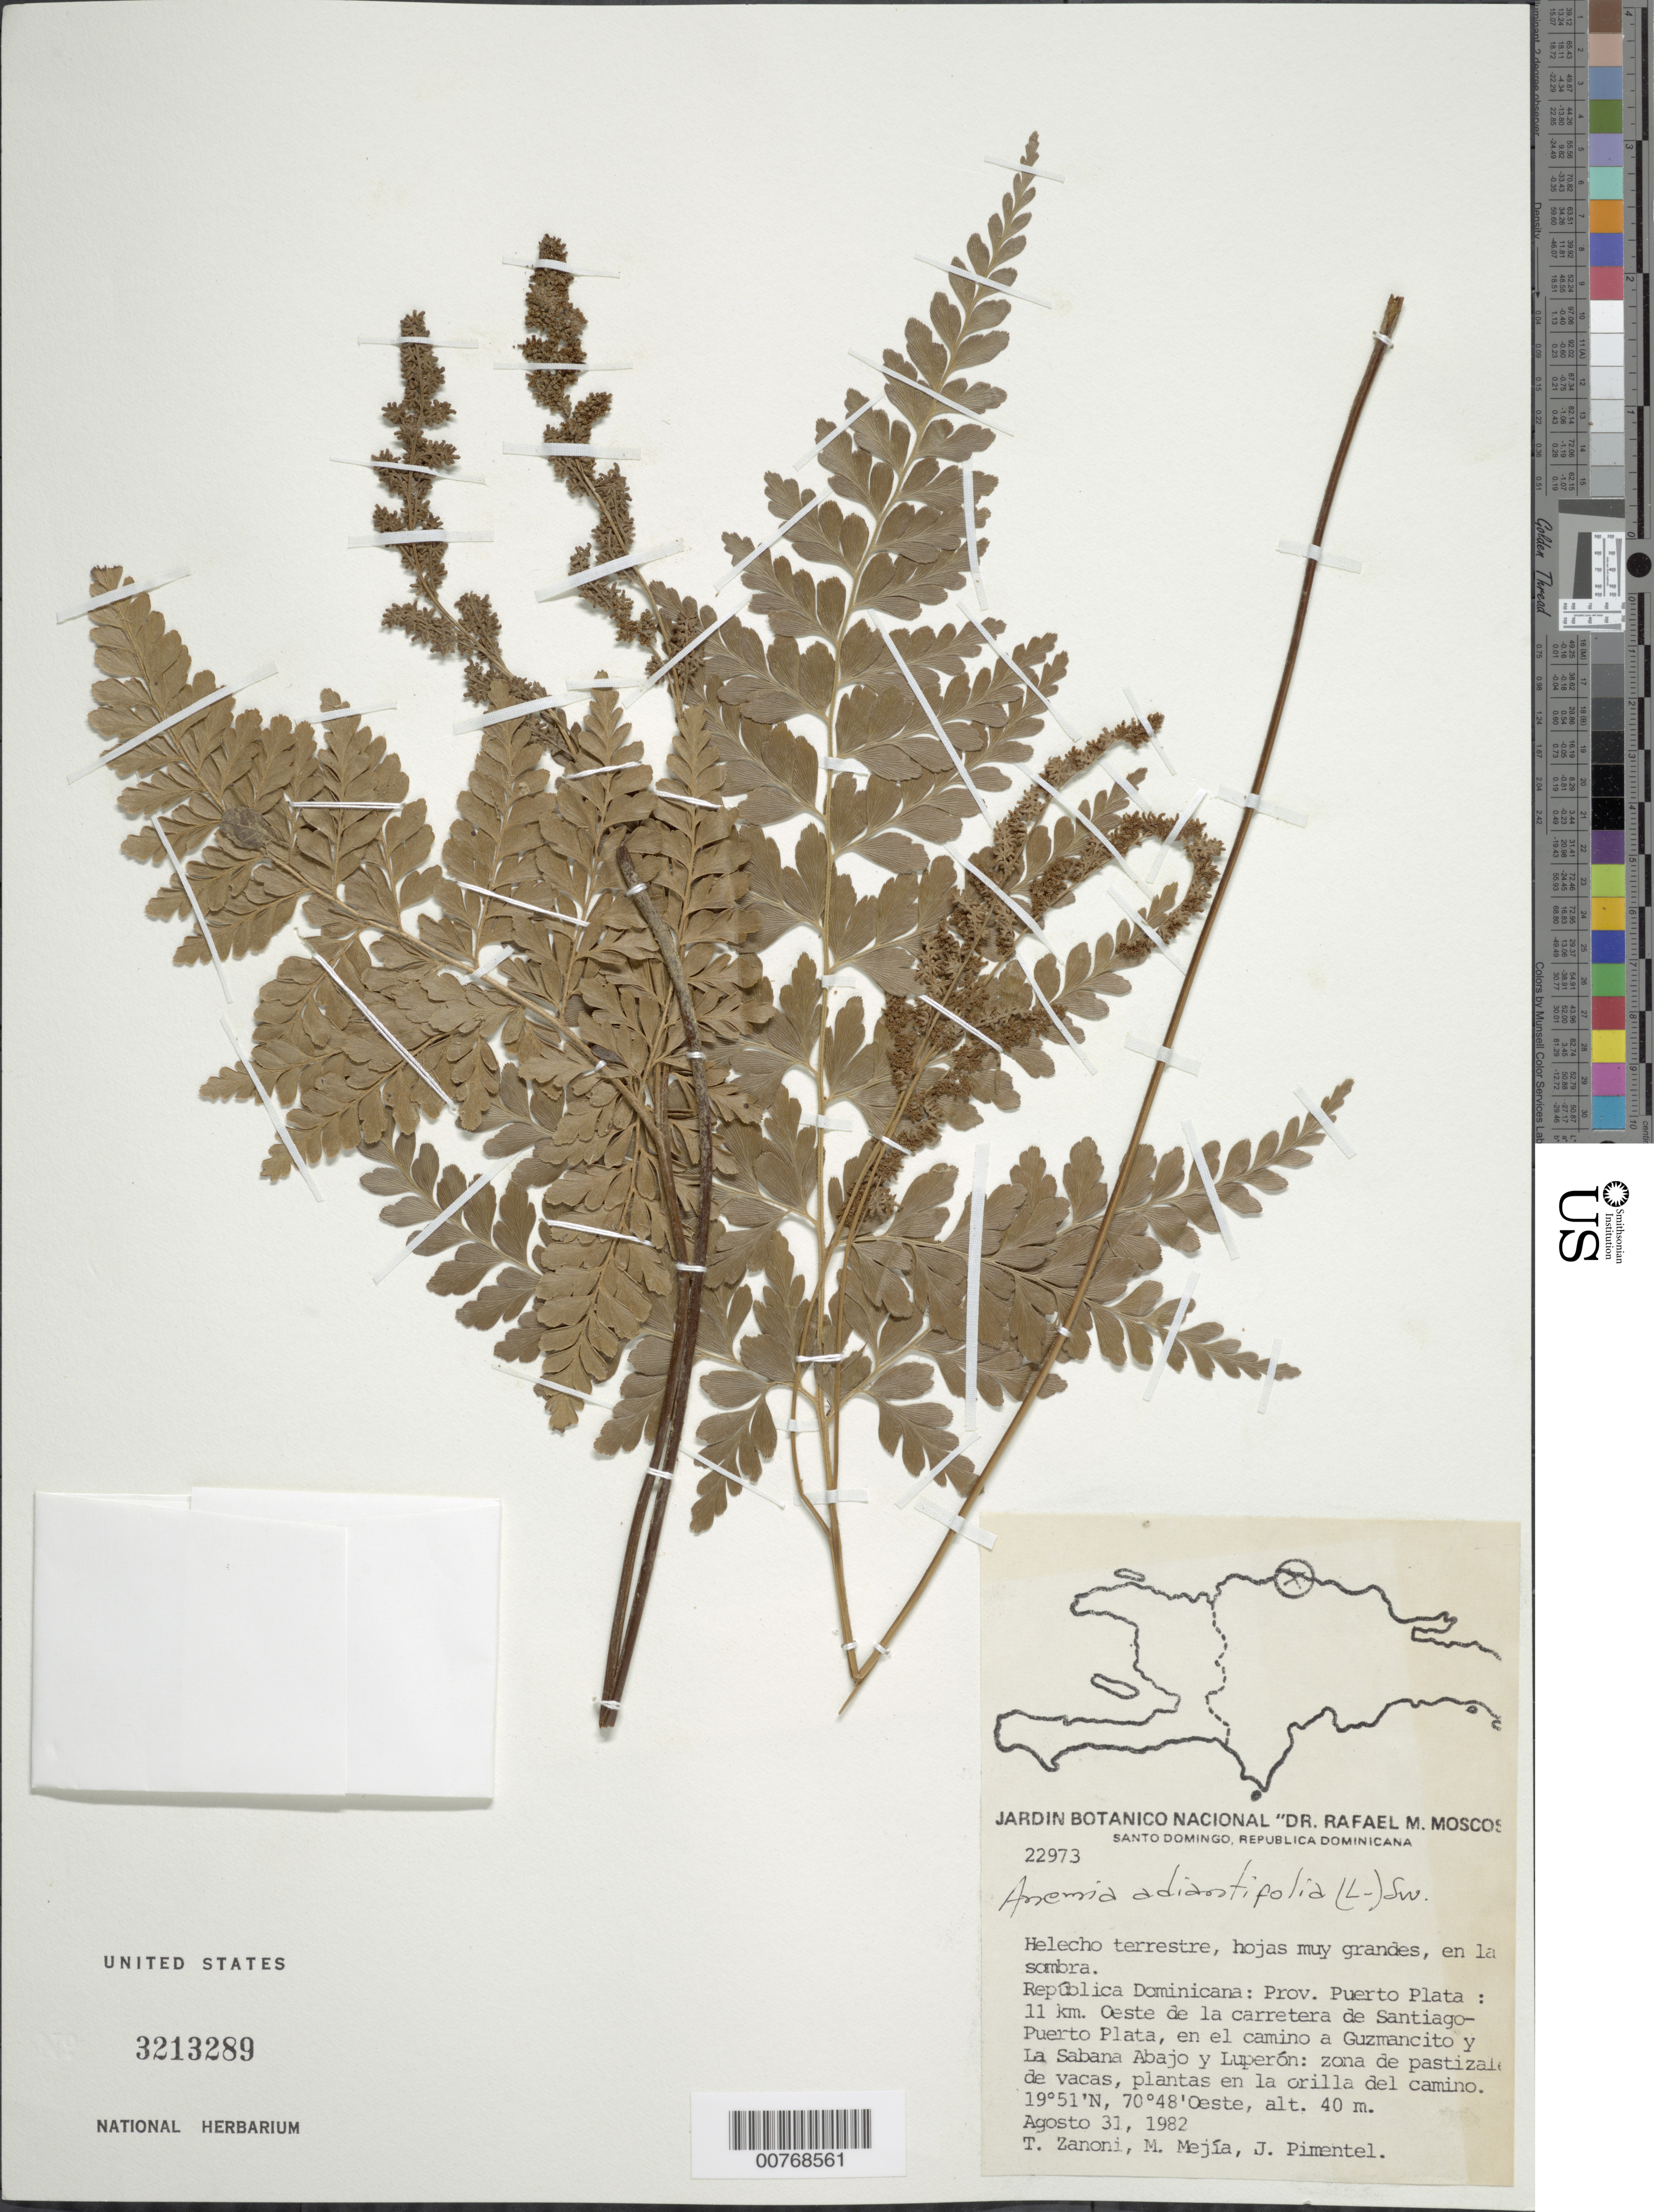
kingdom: Plantae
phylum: Tracheophyta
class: Polypodiopsida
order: Schizaeales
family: Anemiaceae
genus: Anemia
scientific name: Anemia adiantifolia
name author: (L.) Sw.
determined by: Mickel, J. T., (NY), New York Botanical Garden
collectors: T. A. Zanoni, M. Mejia & J. Pimentel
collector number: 22973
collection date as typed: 31 Aug 1982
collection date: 1982-08-31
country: Dominican Republic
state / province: Puerto Plata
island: Hispaniola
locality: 11 km al W de la Carretera de Santiago-Puerto Plata, en el camino a Guzmancito y La Sabana Abajo y Luperón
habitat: Zona de pastizal de vacas, plantas en la orilla del camino, en la sombra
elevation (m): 40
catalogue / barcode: US 3213289